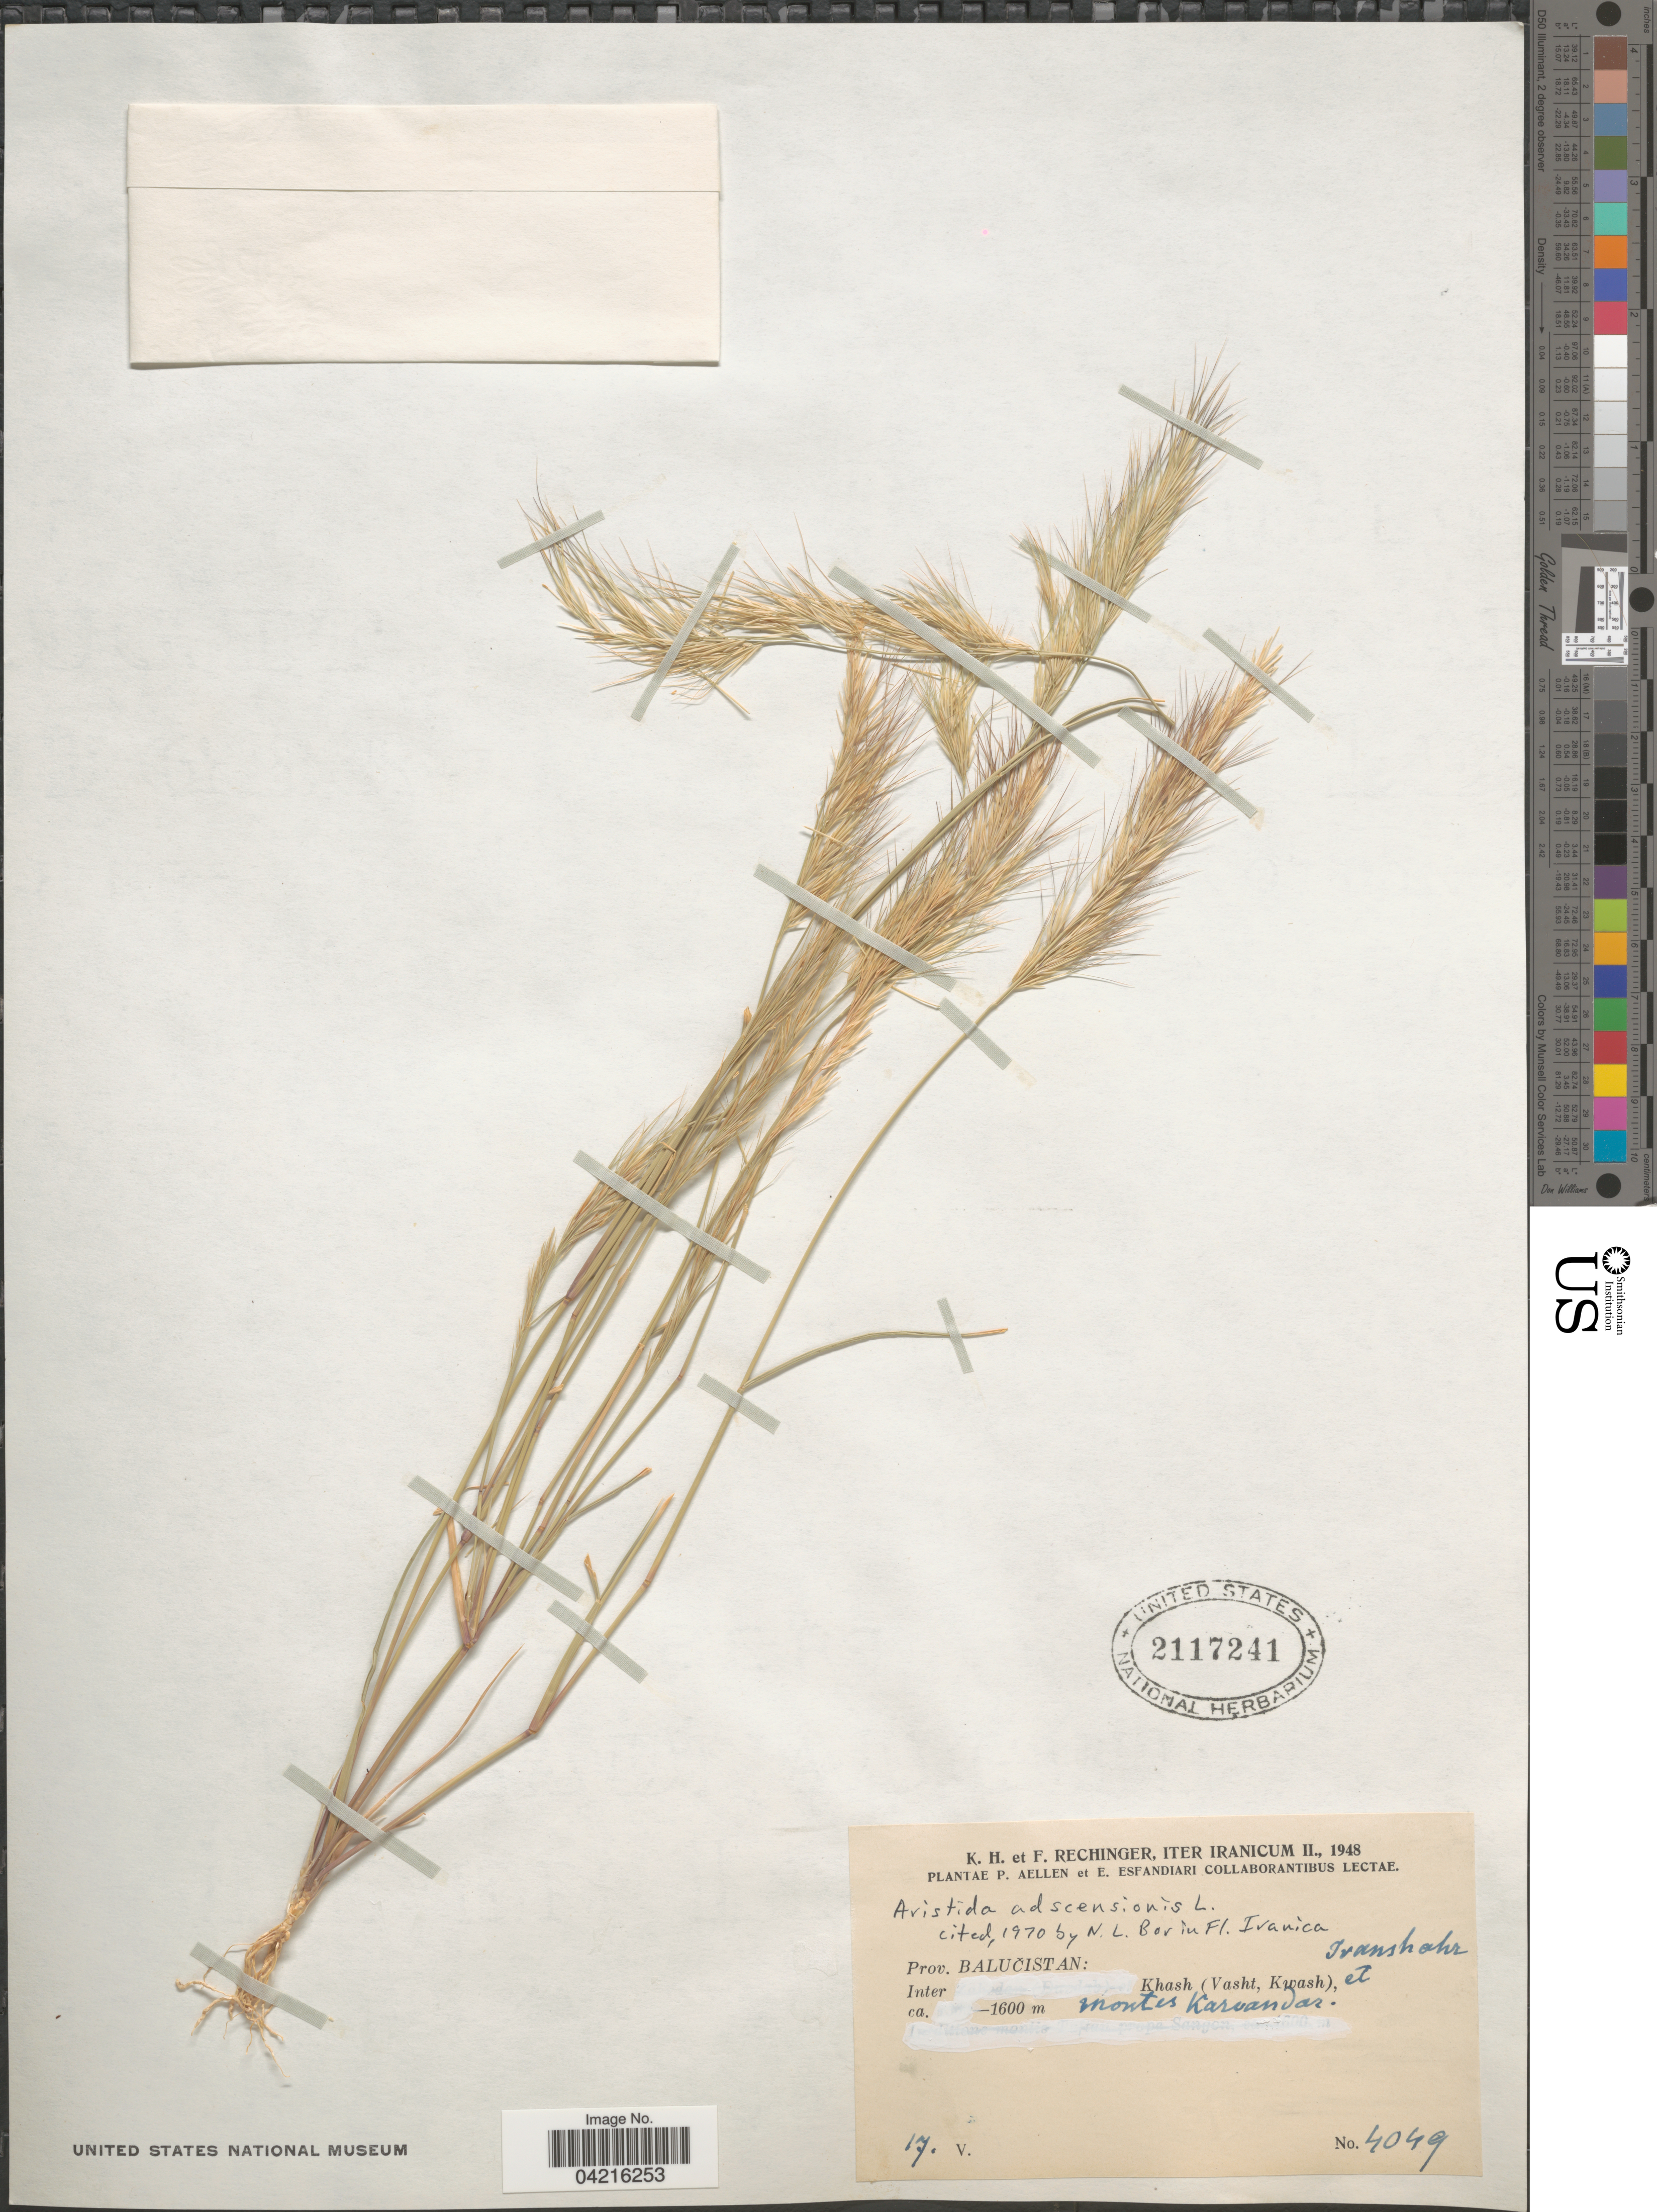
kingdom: Plantae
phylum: Tracheophyta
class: Liliopsida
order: Poales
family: Poaceae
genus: Aristida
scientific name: Aristida adscensionis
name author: L.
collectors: K. H. Rechinger & F. Rechinger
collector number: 4049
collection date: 1948-05-17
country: Pakistan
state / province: Balochistan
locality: Iter Iranicum II., 1948. Prov. Balučistan: Inter Khash (Vasht, Kwash), et montis Karvandar.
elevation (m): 1600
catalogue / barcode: US 2117241